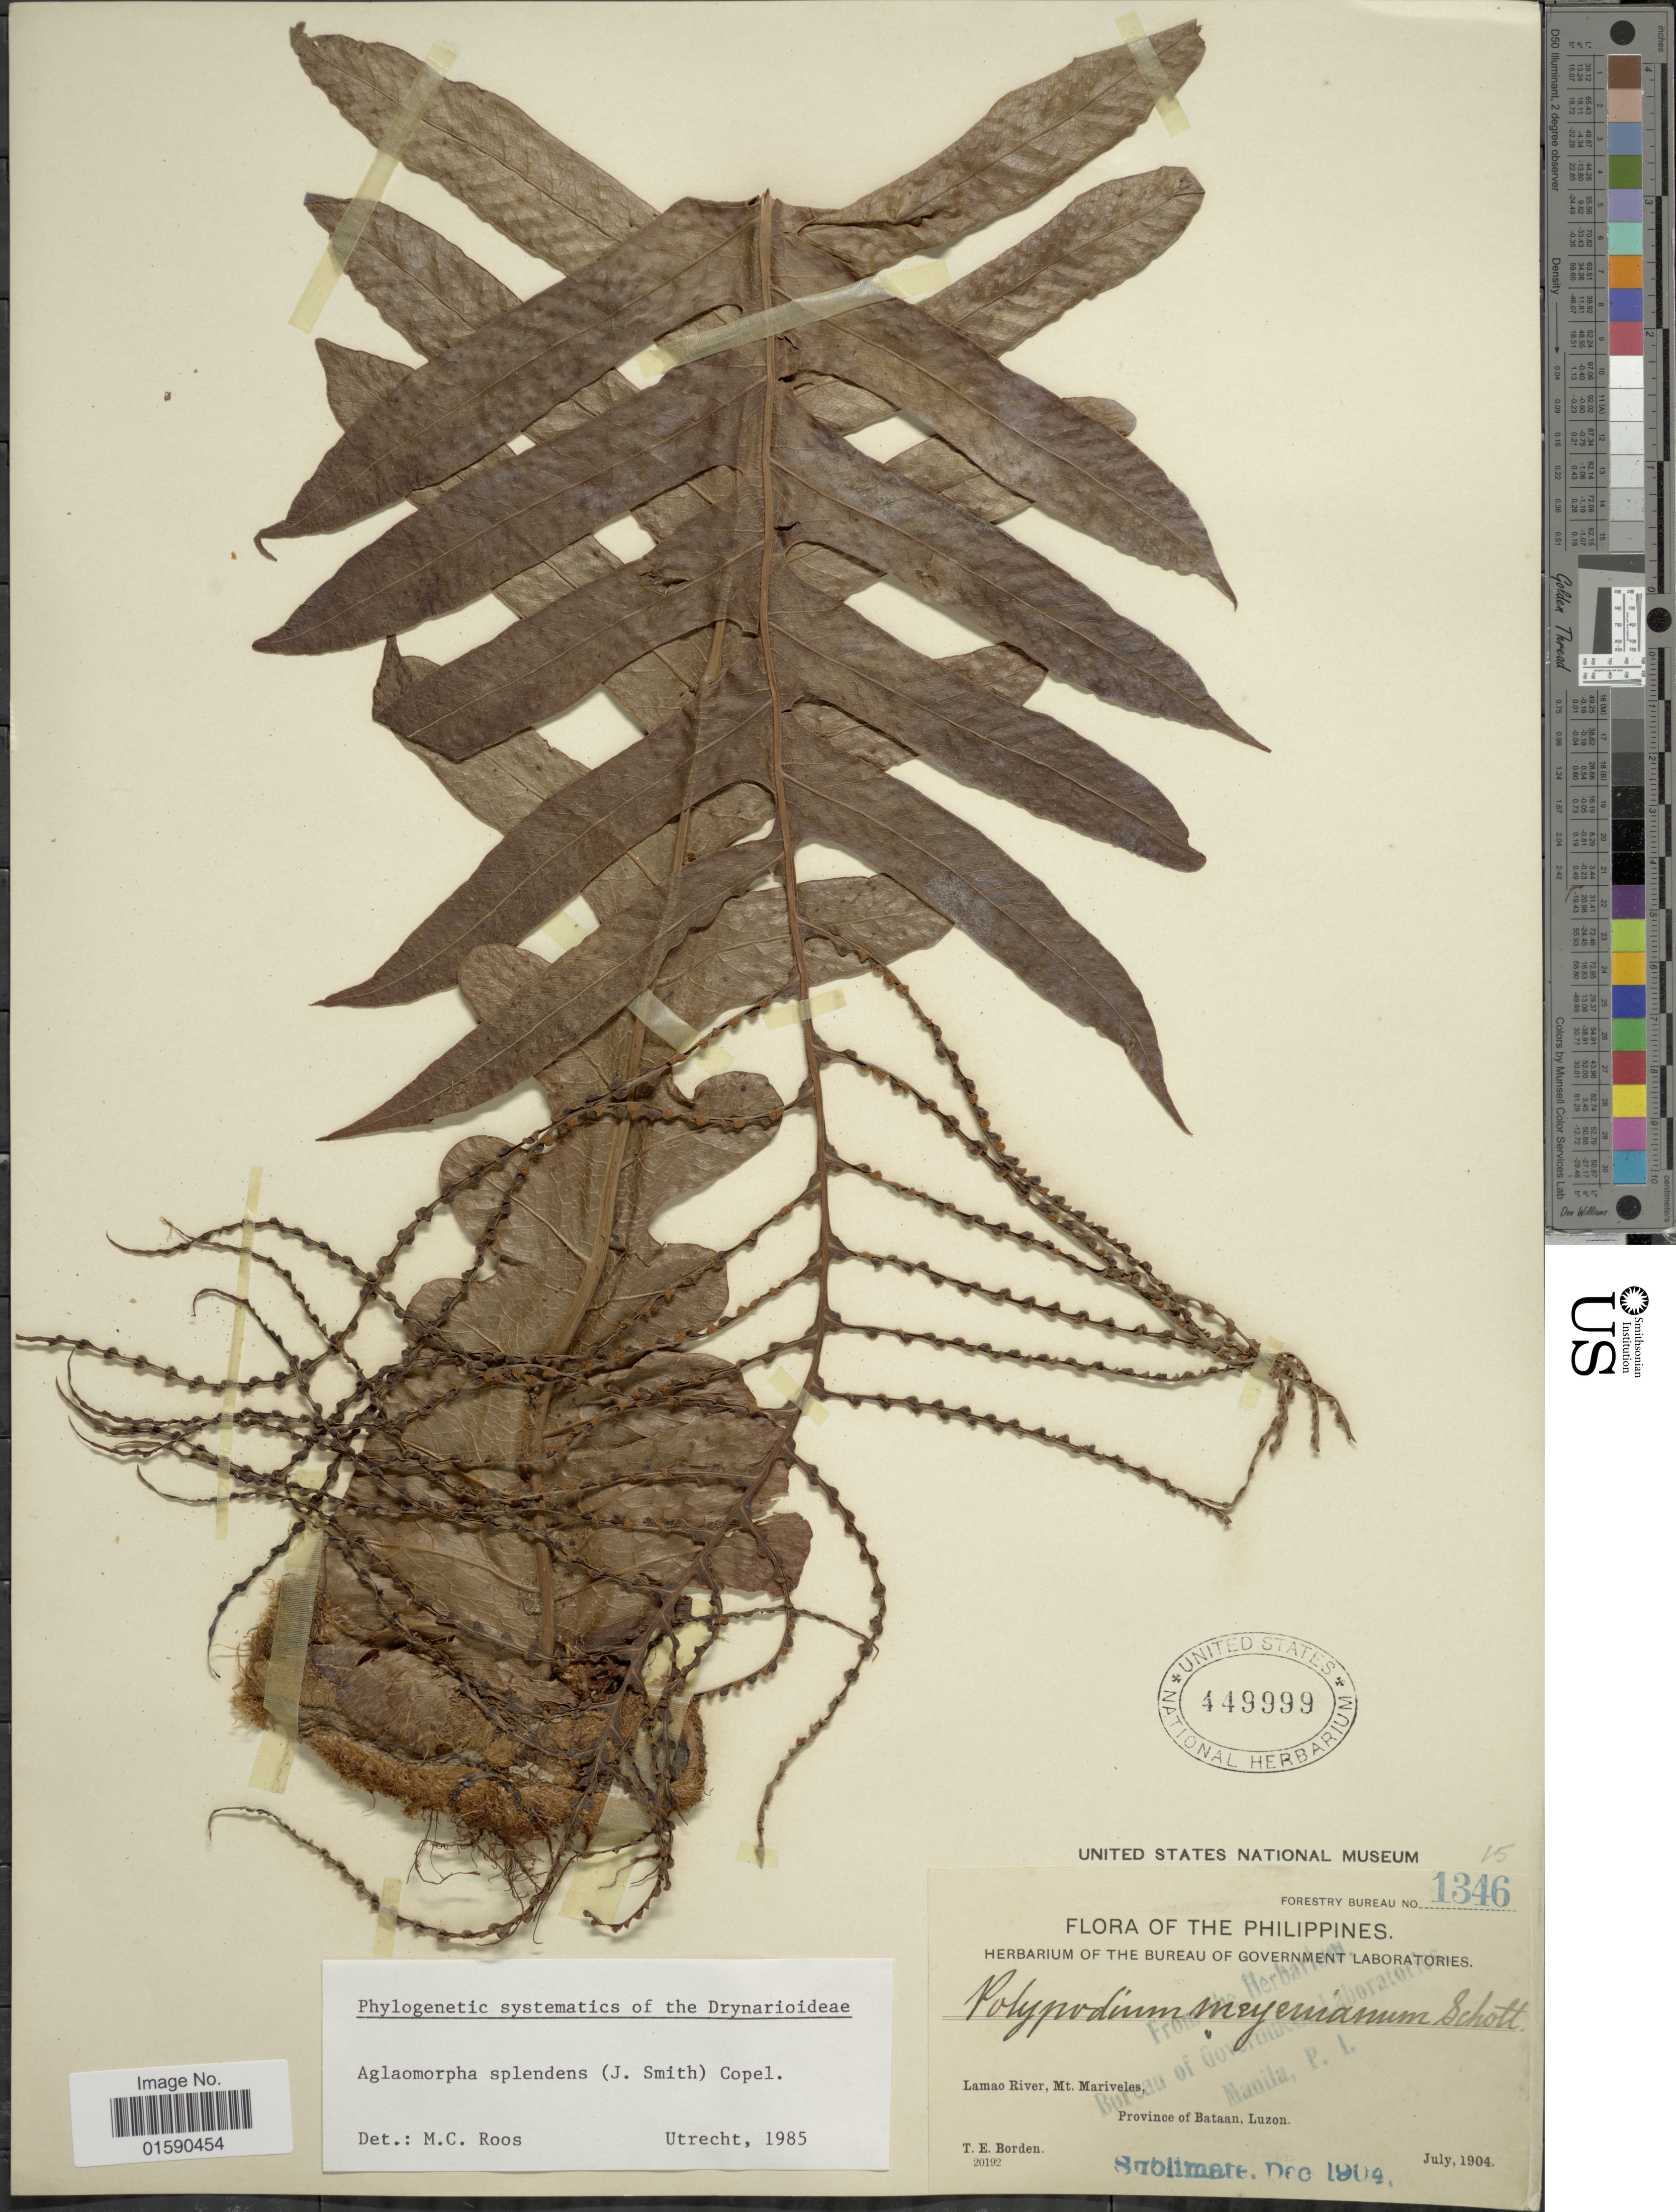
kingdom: Plantae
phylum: Tracheophyta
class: Polypodiopsida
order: Polypodiales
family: Polypodiaceae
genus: Aglaomorpha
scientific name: Aglaomorpha splendens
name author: (J. Sm.) Copel.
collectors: T. E. Borden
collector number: Forestry Bureau 1346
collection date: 1904-07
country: Philippines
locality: Lamao River, Mt. Mariveles, Province of Bataan, Luzon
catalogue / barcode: US 449999